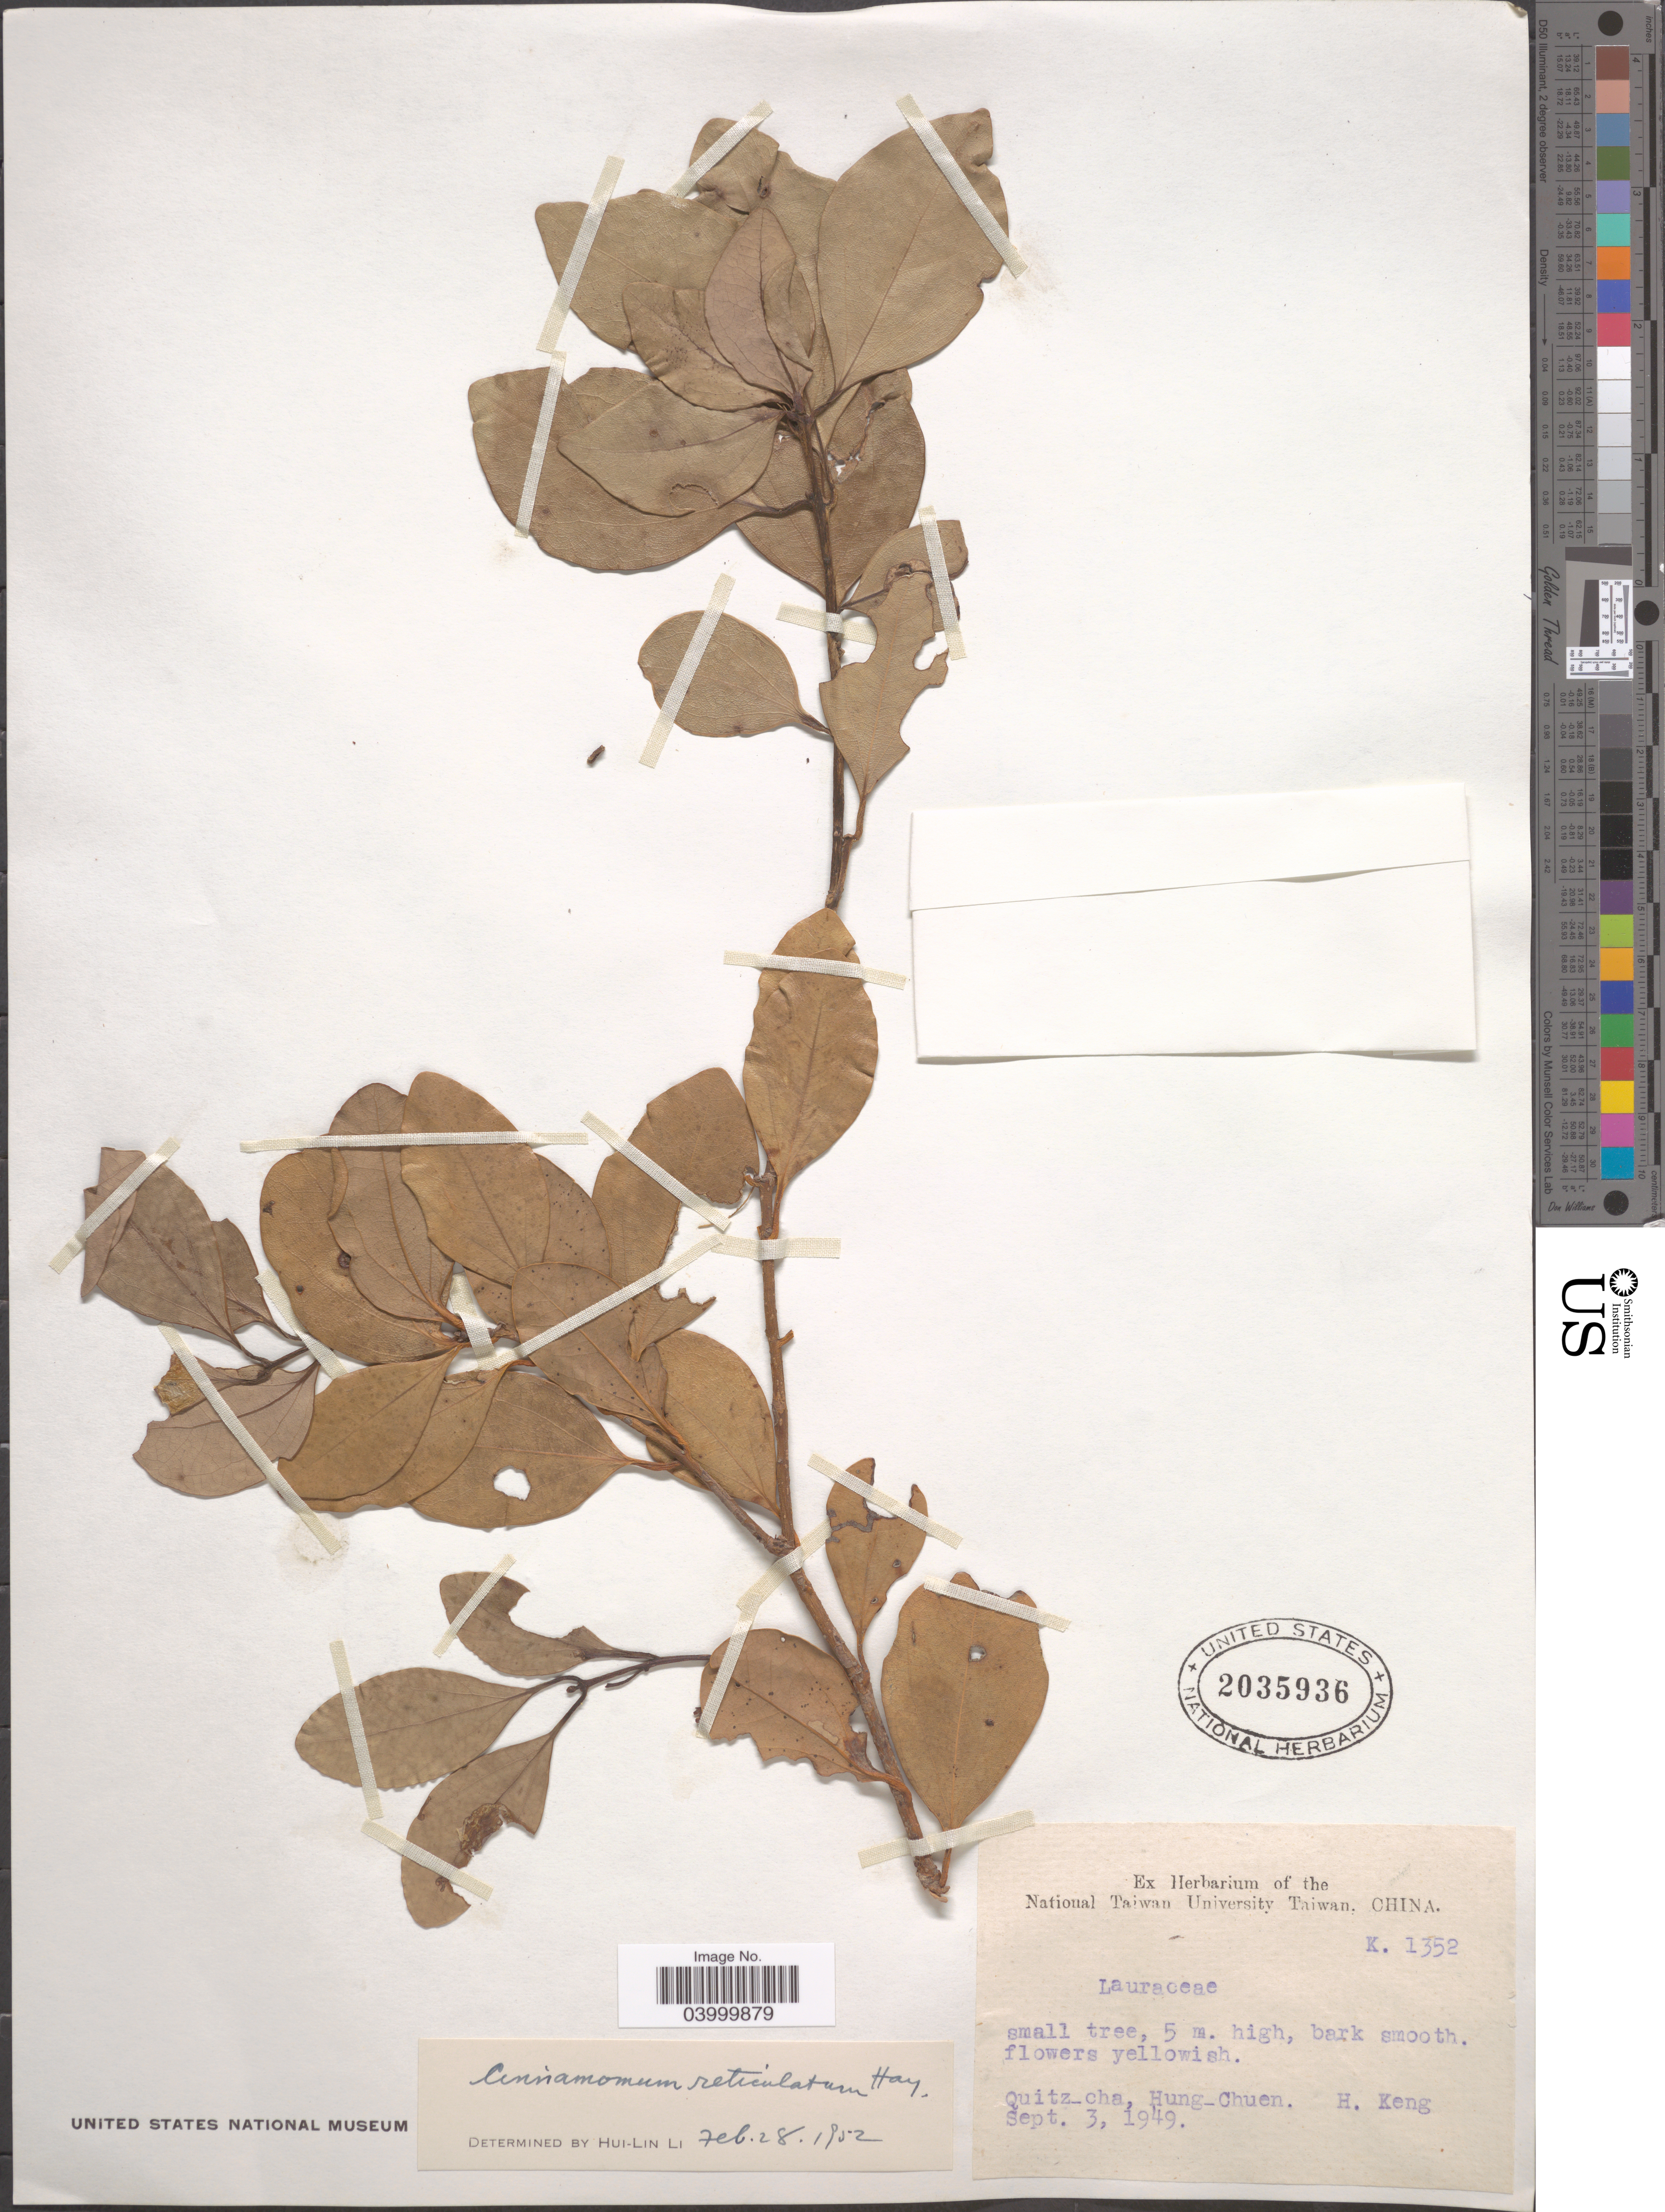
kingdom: Plantae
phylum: Tracheophyta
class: Magnoliopsida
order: Laurales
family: Lauraceae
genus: Cinnamomum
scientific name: Cinnamomum reticulatum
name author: Hayata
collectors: H. Keng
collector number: K 1352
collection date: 1949-09-03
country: Taiwan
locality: Quitz_cha, Hung_Chuen.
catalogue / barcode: US 2035936